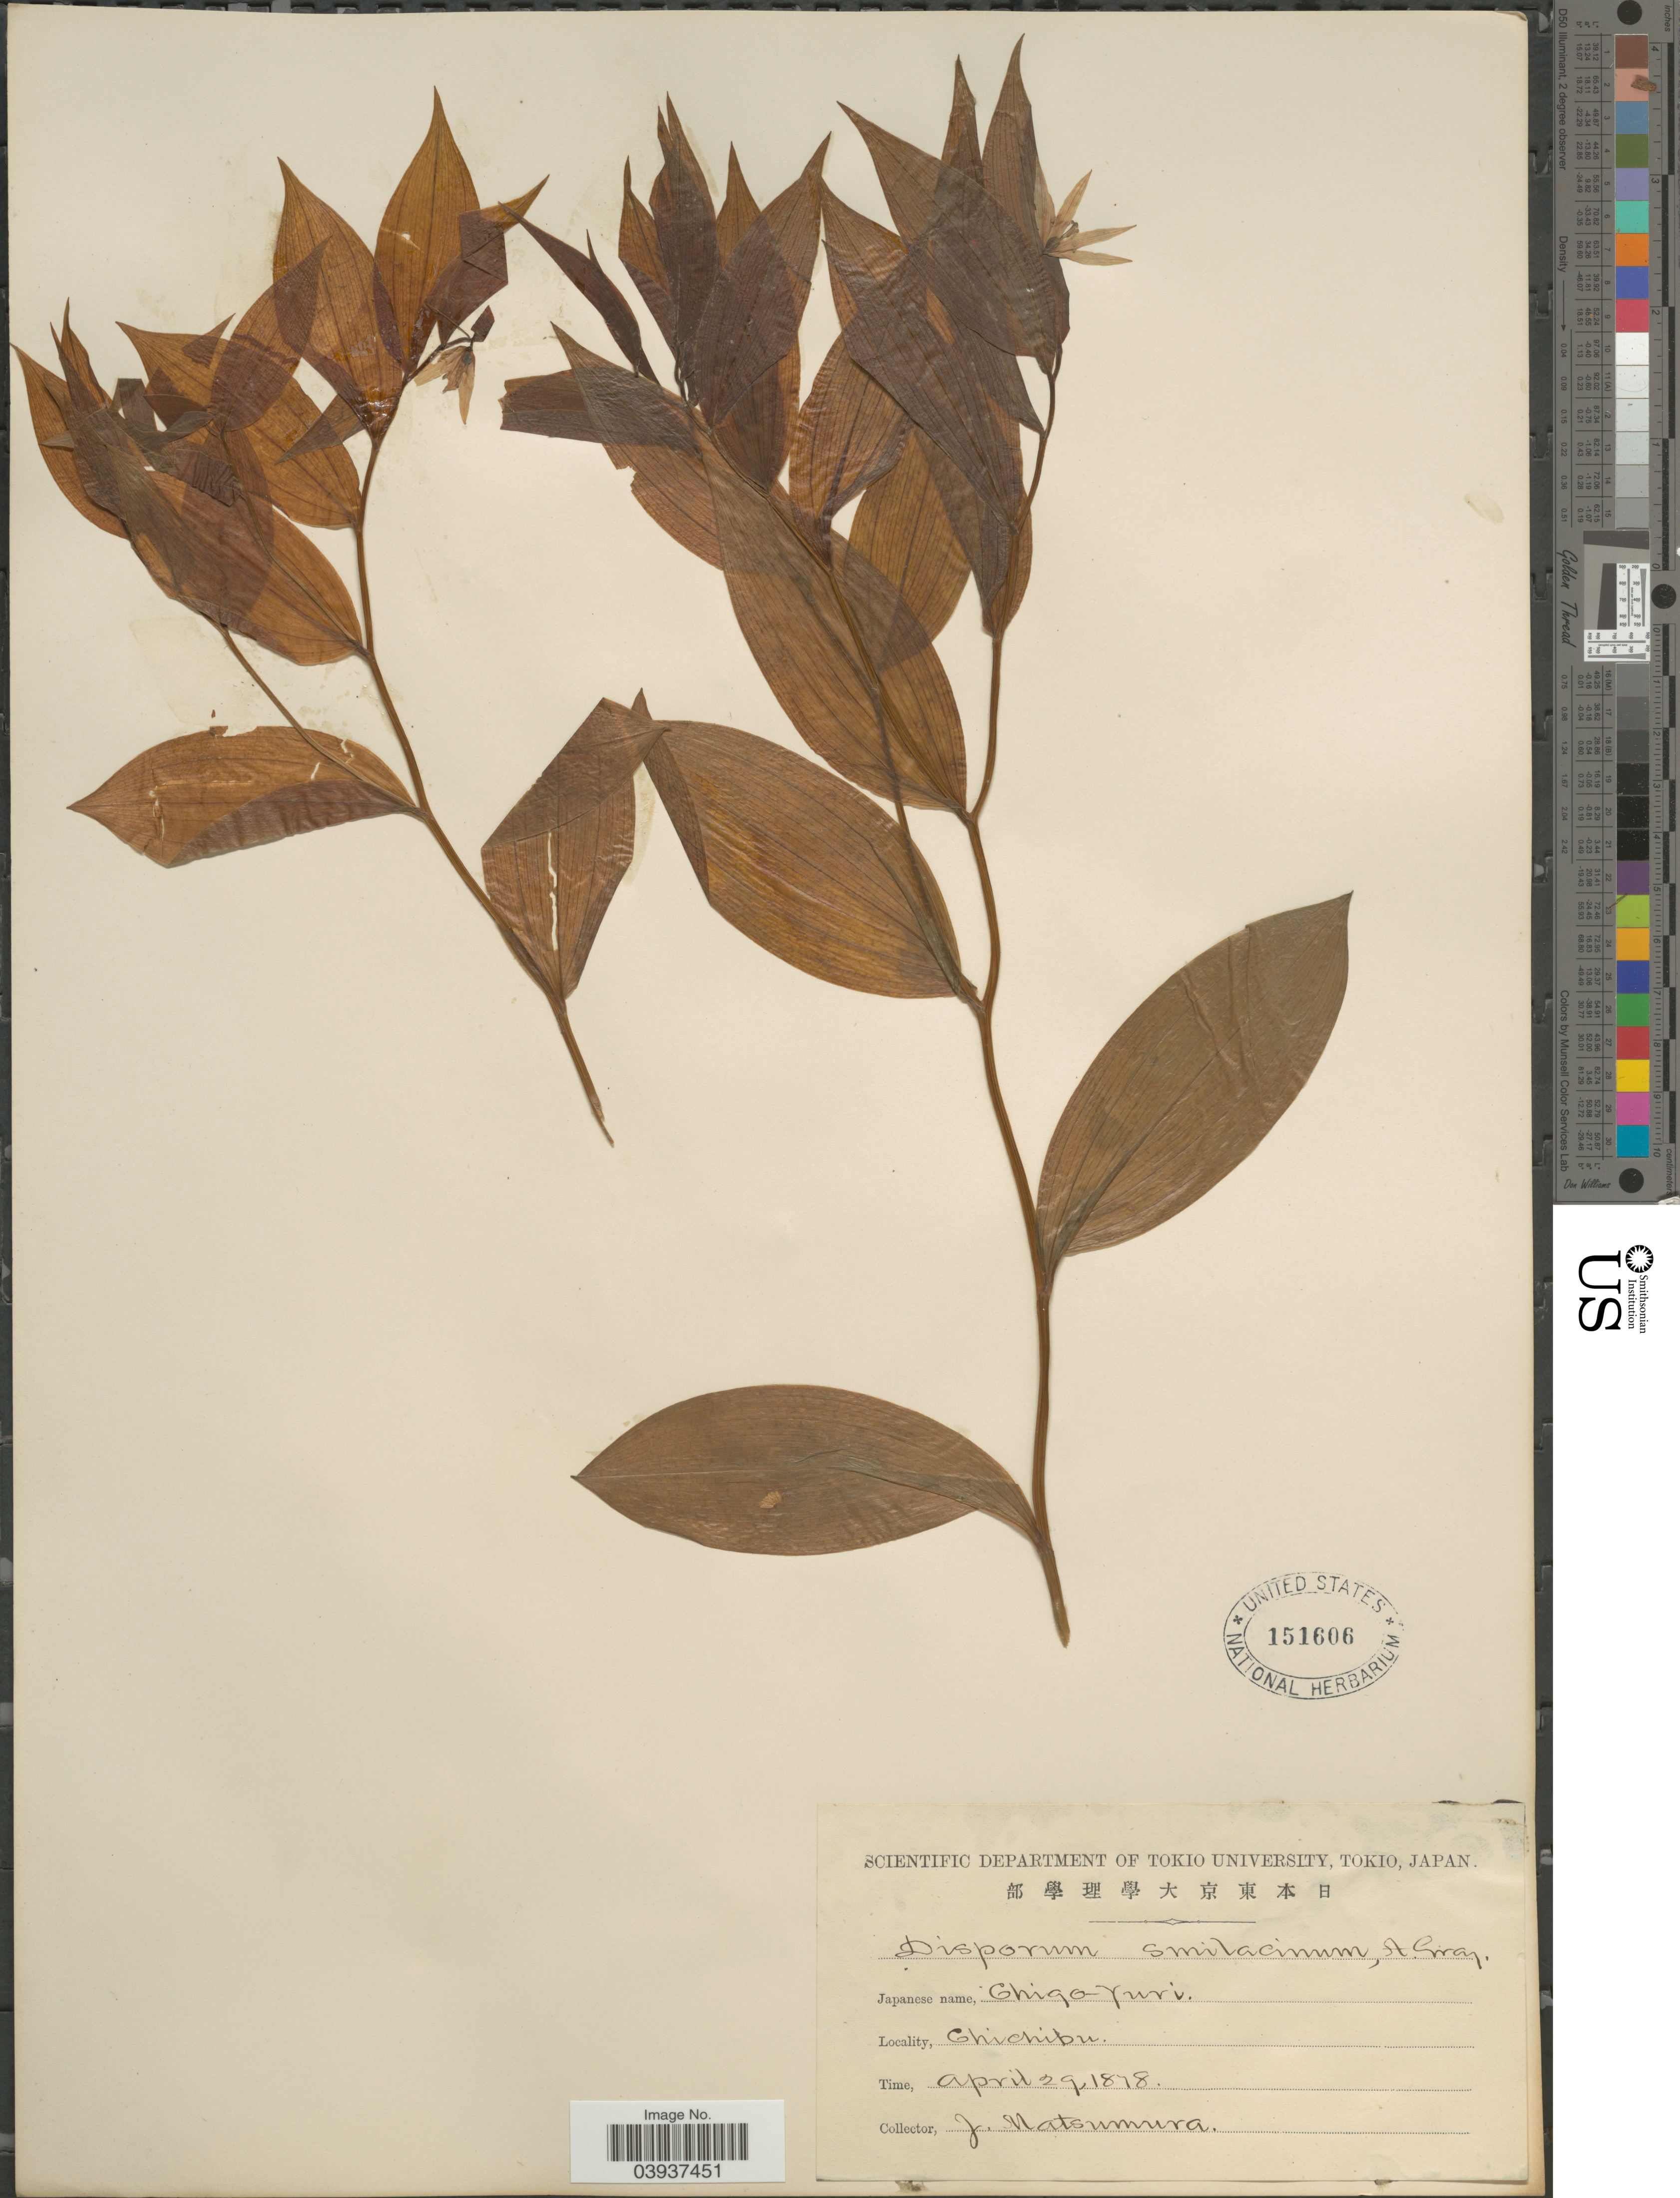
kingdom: Plantae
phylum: Tracheophyta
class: Liliopsida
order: Liliales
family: Colchicaceae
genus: Disporum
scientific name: Disporum smilacinum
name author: A. Gray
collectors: J. Matsumura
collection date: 1818-04-29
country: Japan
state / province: Tokyo, Federal City of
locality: Chichibu.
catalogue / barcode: US 151606